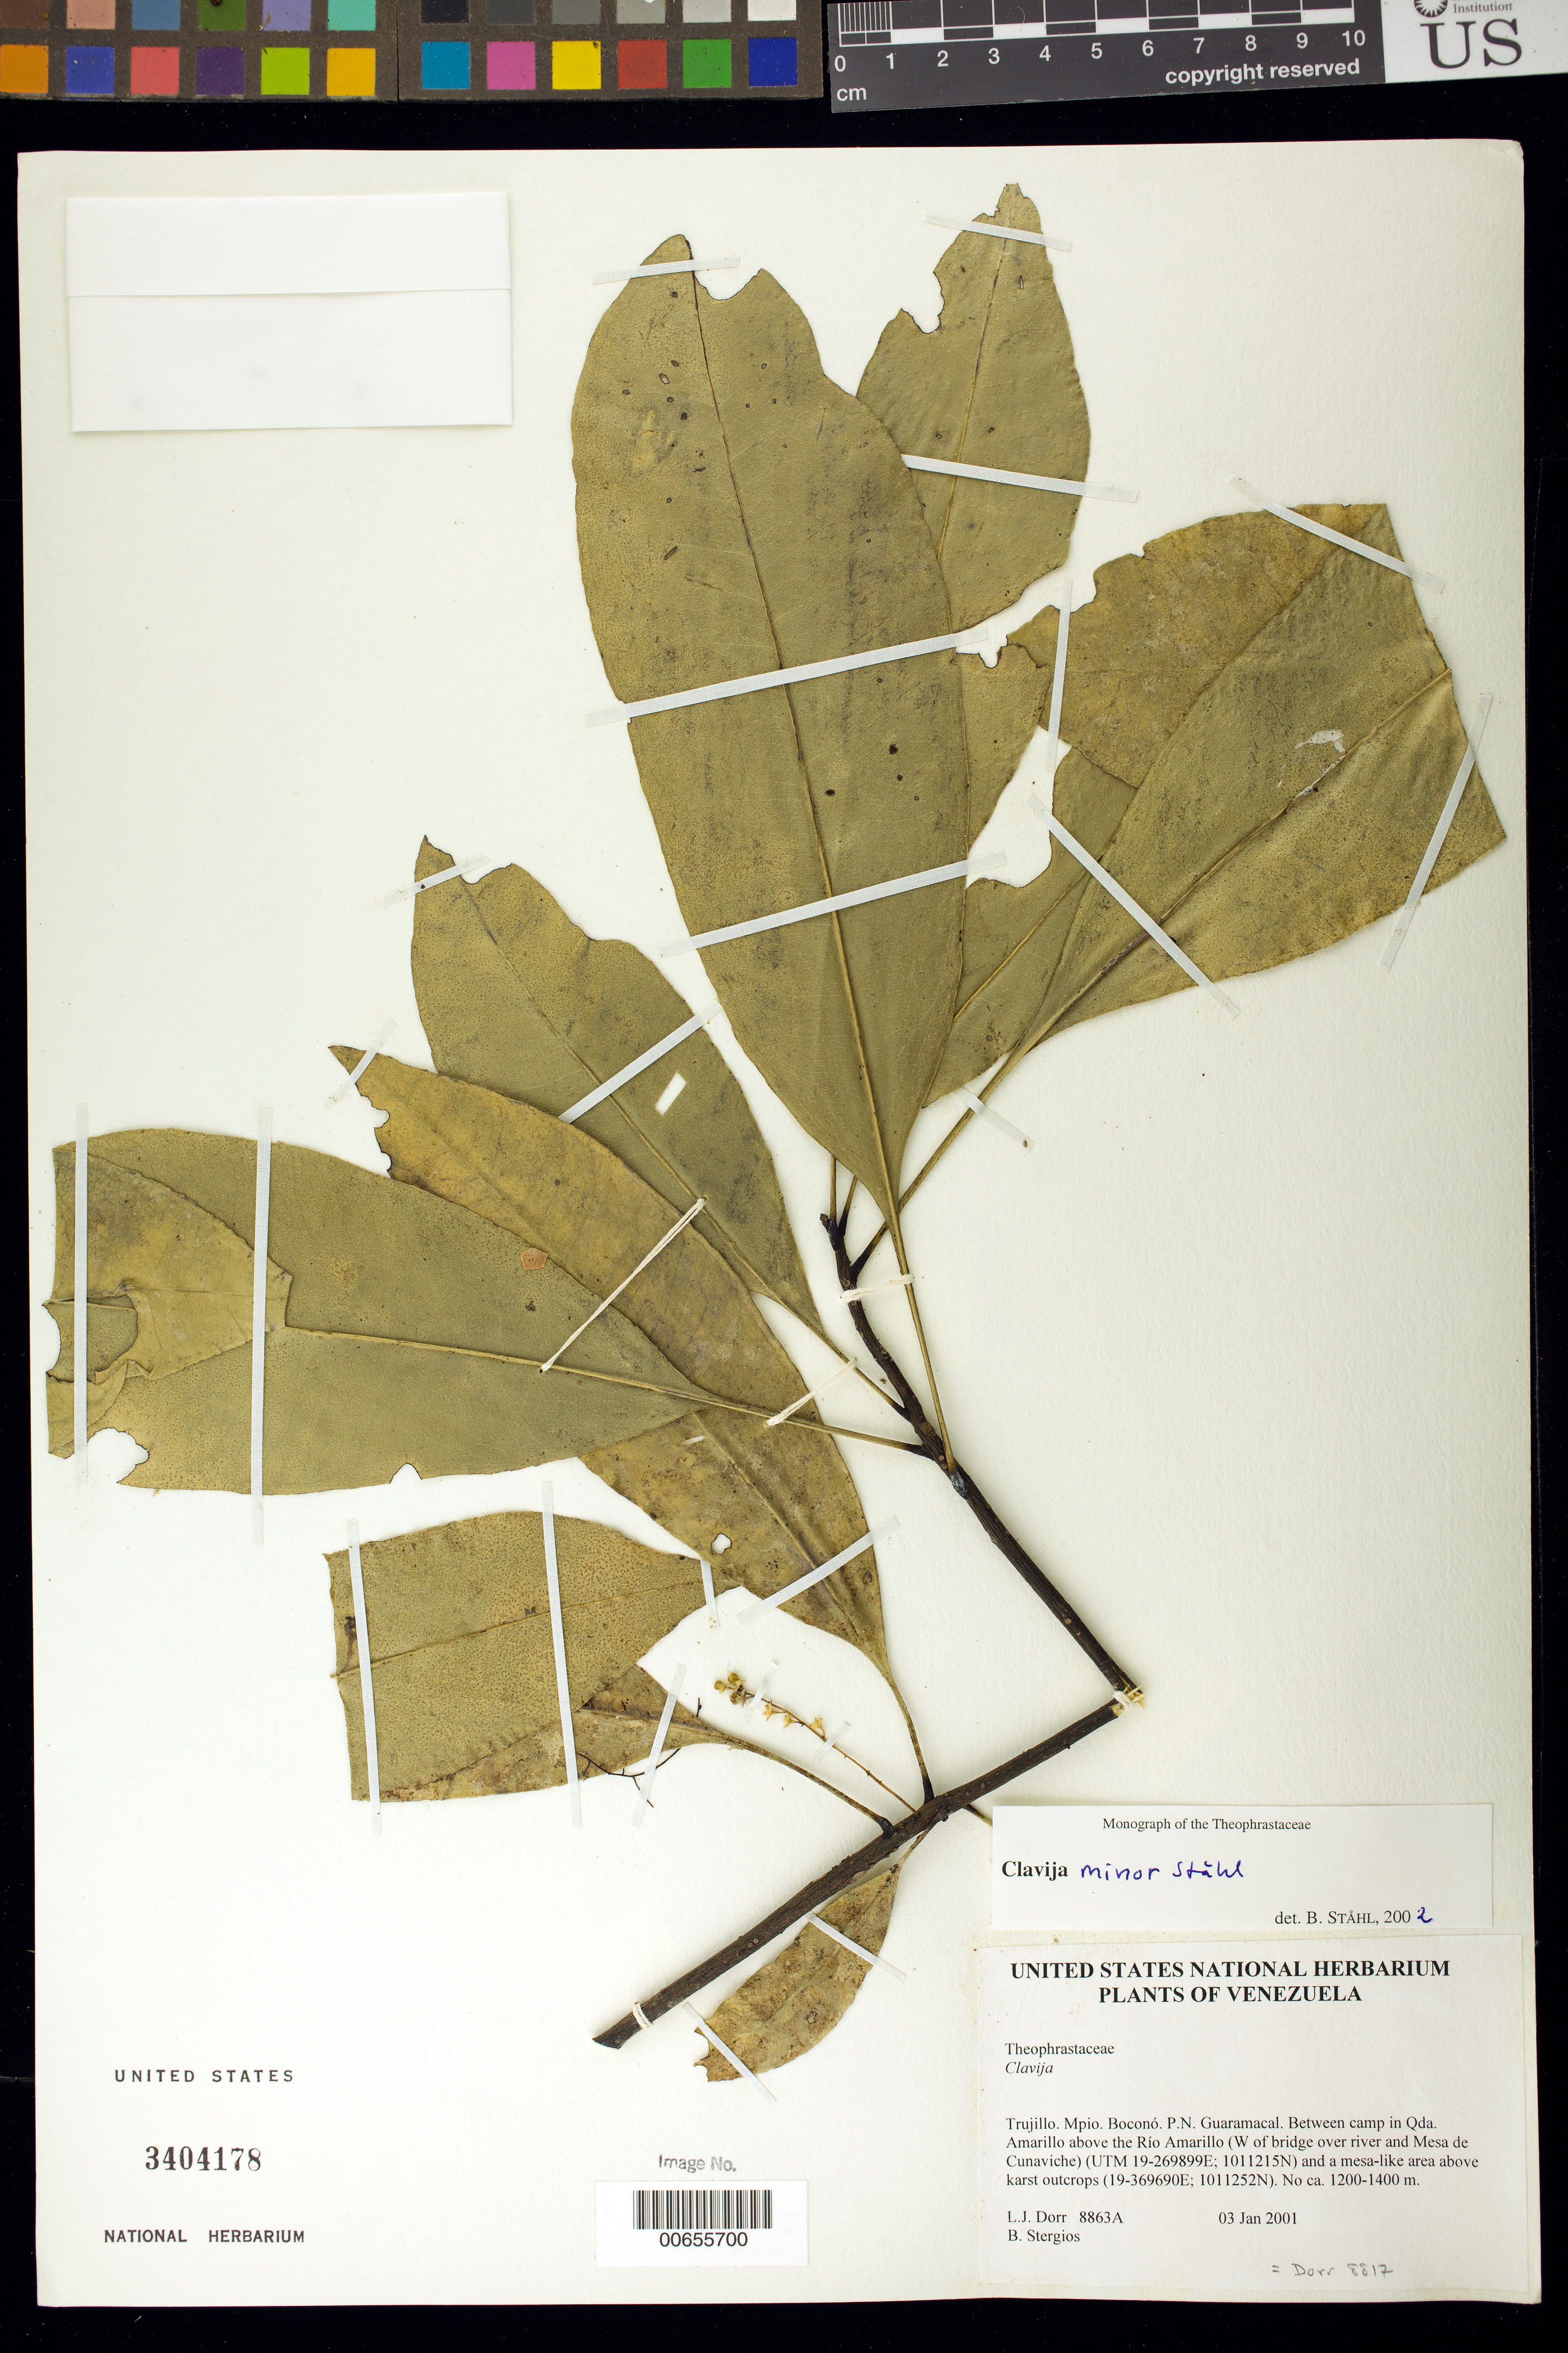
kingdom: Plantae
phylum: Tracheophyta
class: Magnoliopsida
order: Ericales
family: Primulaceae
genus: Clavija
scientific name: Clavija sp. a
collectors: L. J. Dorr & B. G. Stergios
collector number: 8863A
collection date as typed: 03 Jan 2001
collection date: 2001-01-03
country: Venezuela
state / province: Trujillo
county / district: Boconó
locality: Parque Nacional Guaramacal. Between camp in Qda Amarillo above Río Amarillo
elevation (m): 1200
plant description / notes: PORT, US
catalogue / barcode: US 3404178